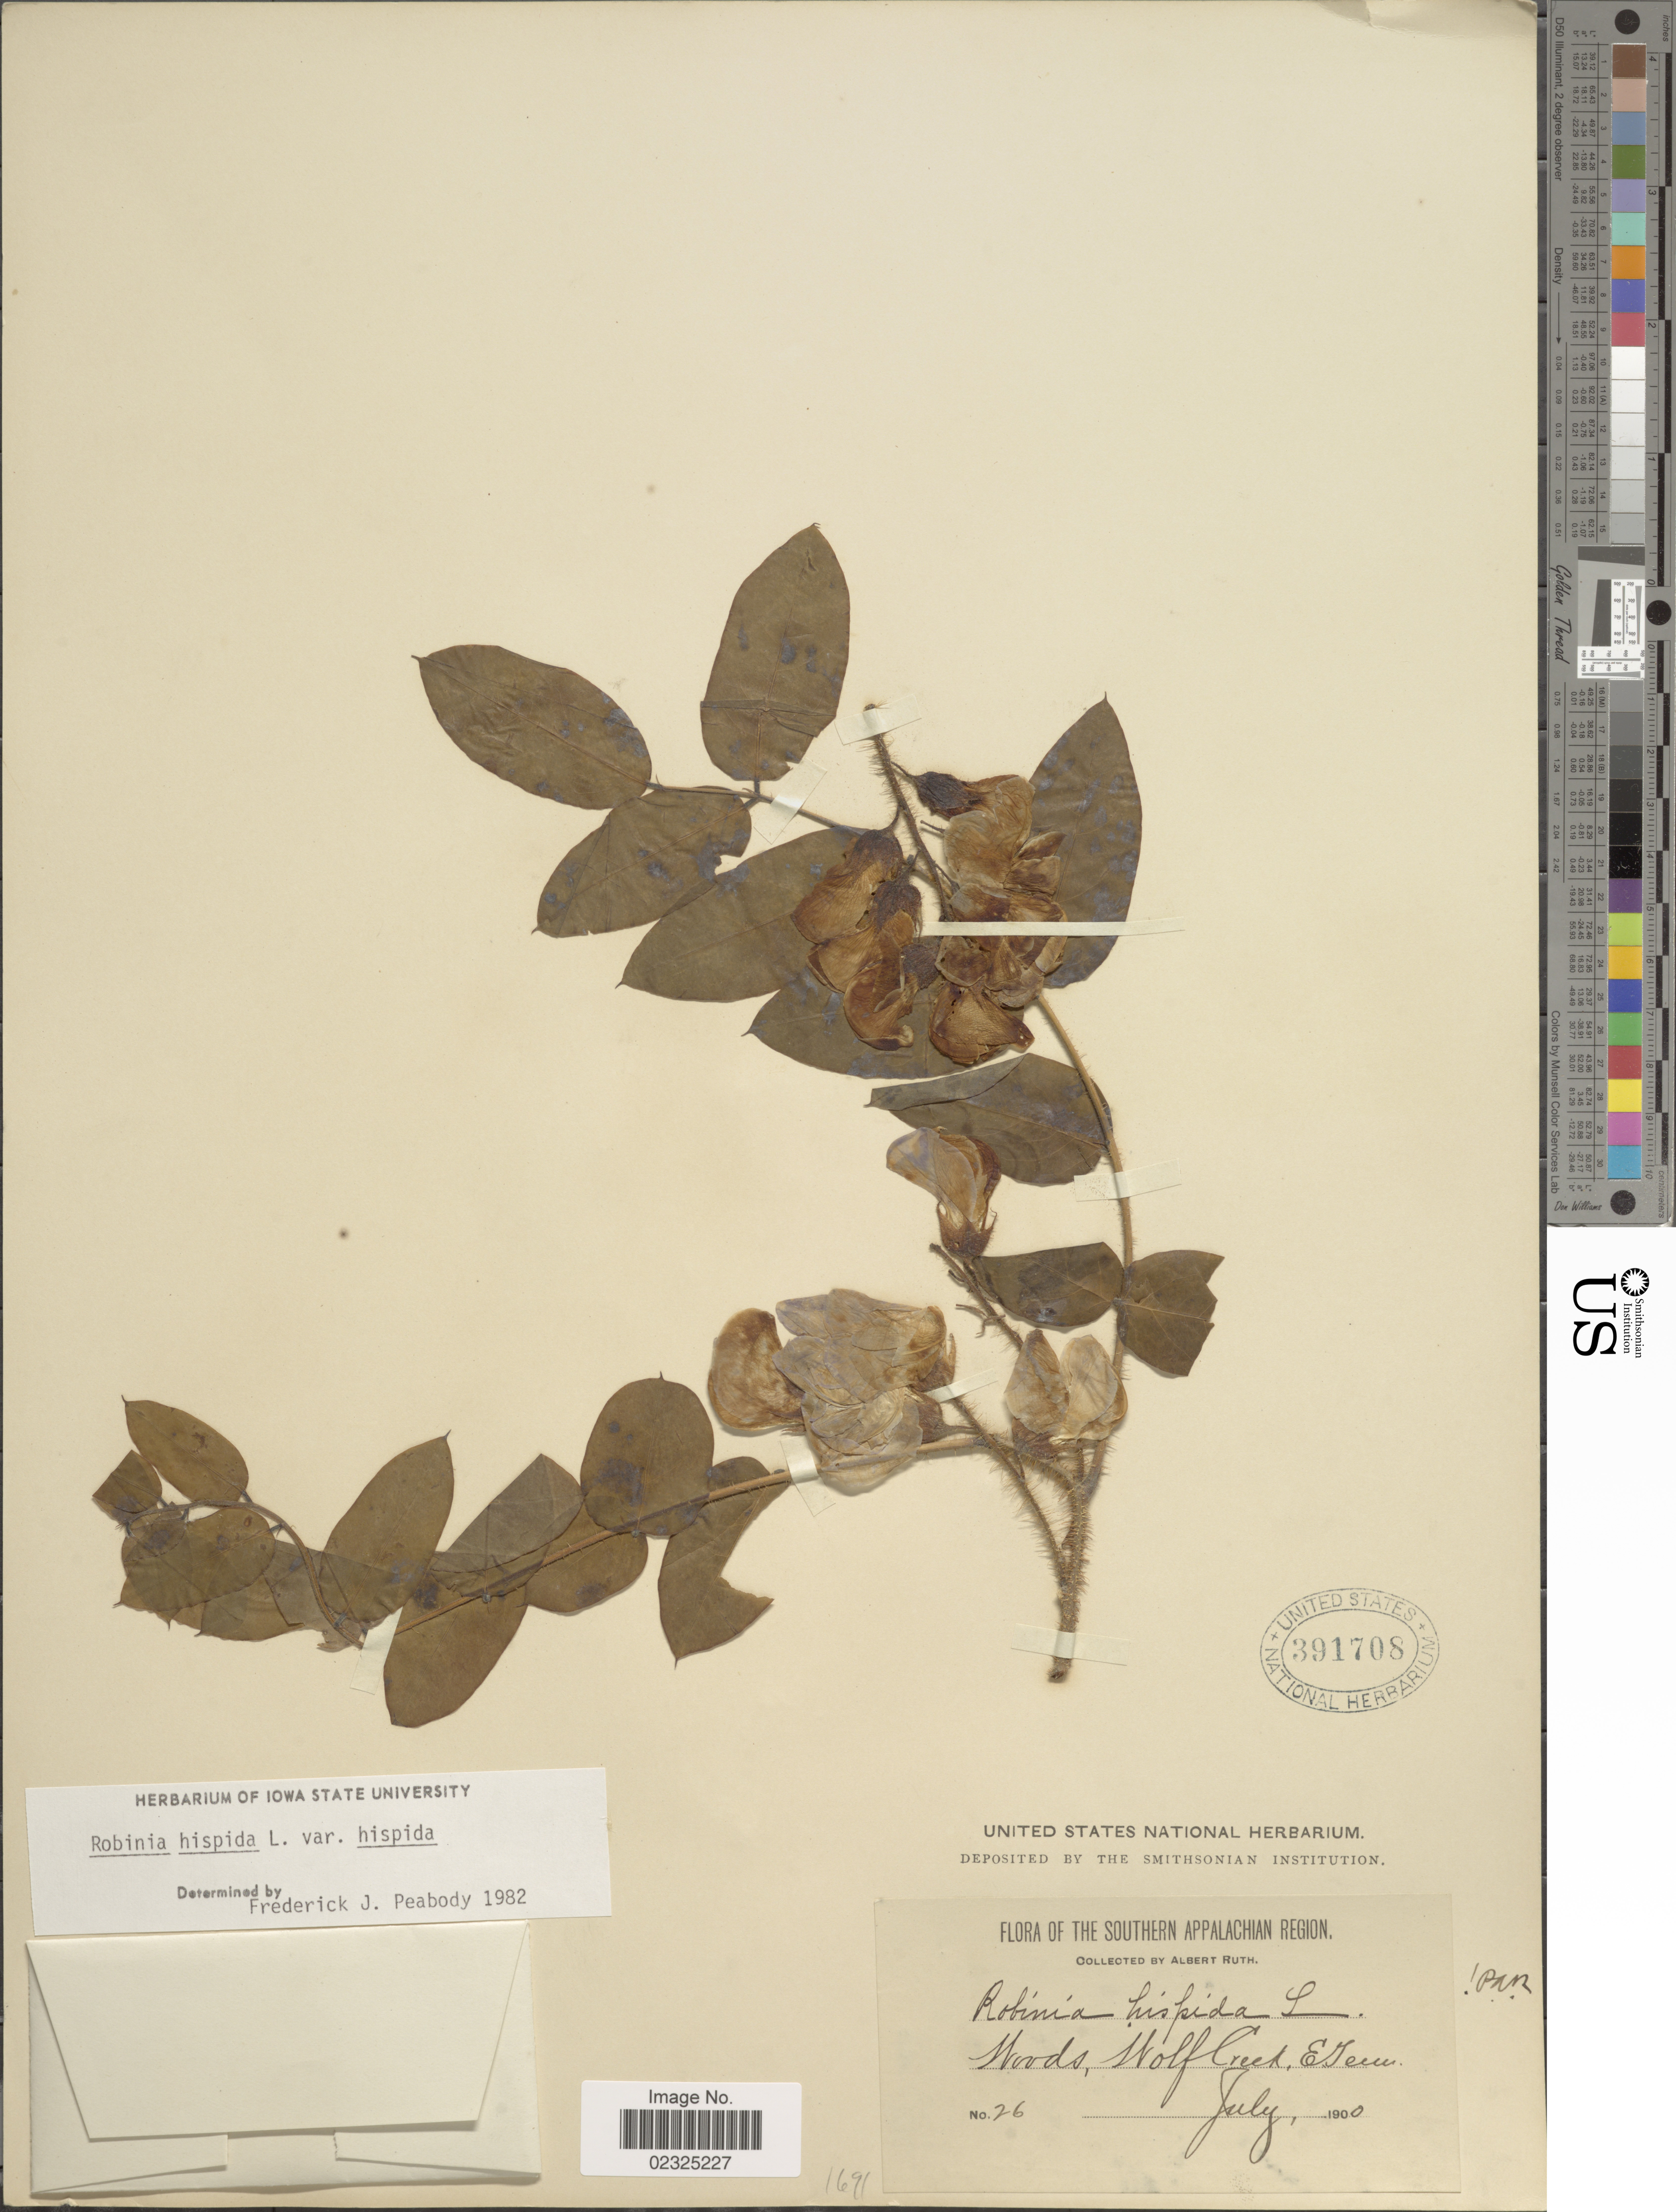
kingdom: Plantae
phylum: Tracheophyta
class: Magnoliopsida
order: Fabales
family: Fabaceae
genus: Robinia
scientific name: Robinia hispida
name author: L.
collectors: A. Ruth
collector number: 26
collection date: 1900-07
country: United States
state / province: Tennessee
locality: Woods, Wolf Creek, E. Tenn., Southern Appalachian region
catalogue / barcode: US 391708